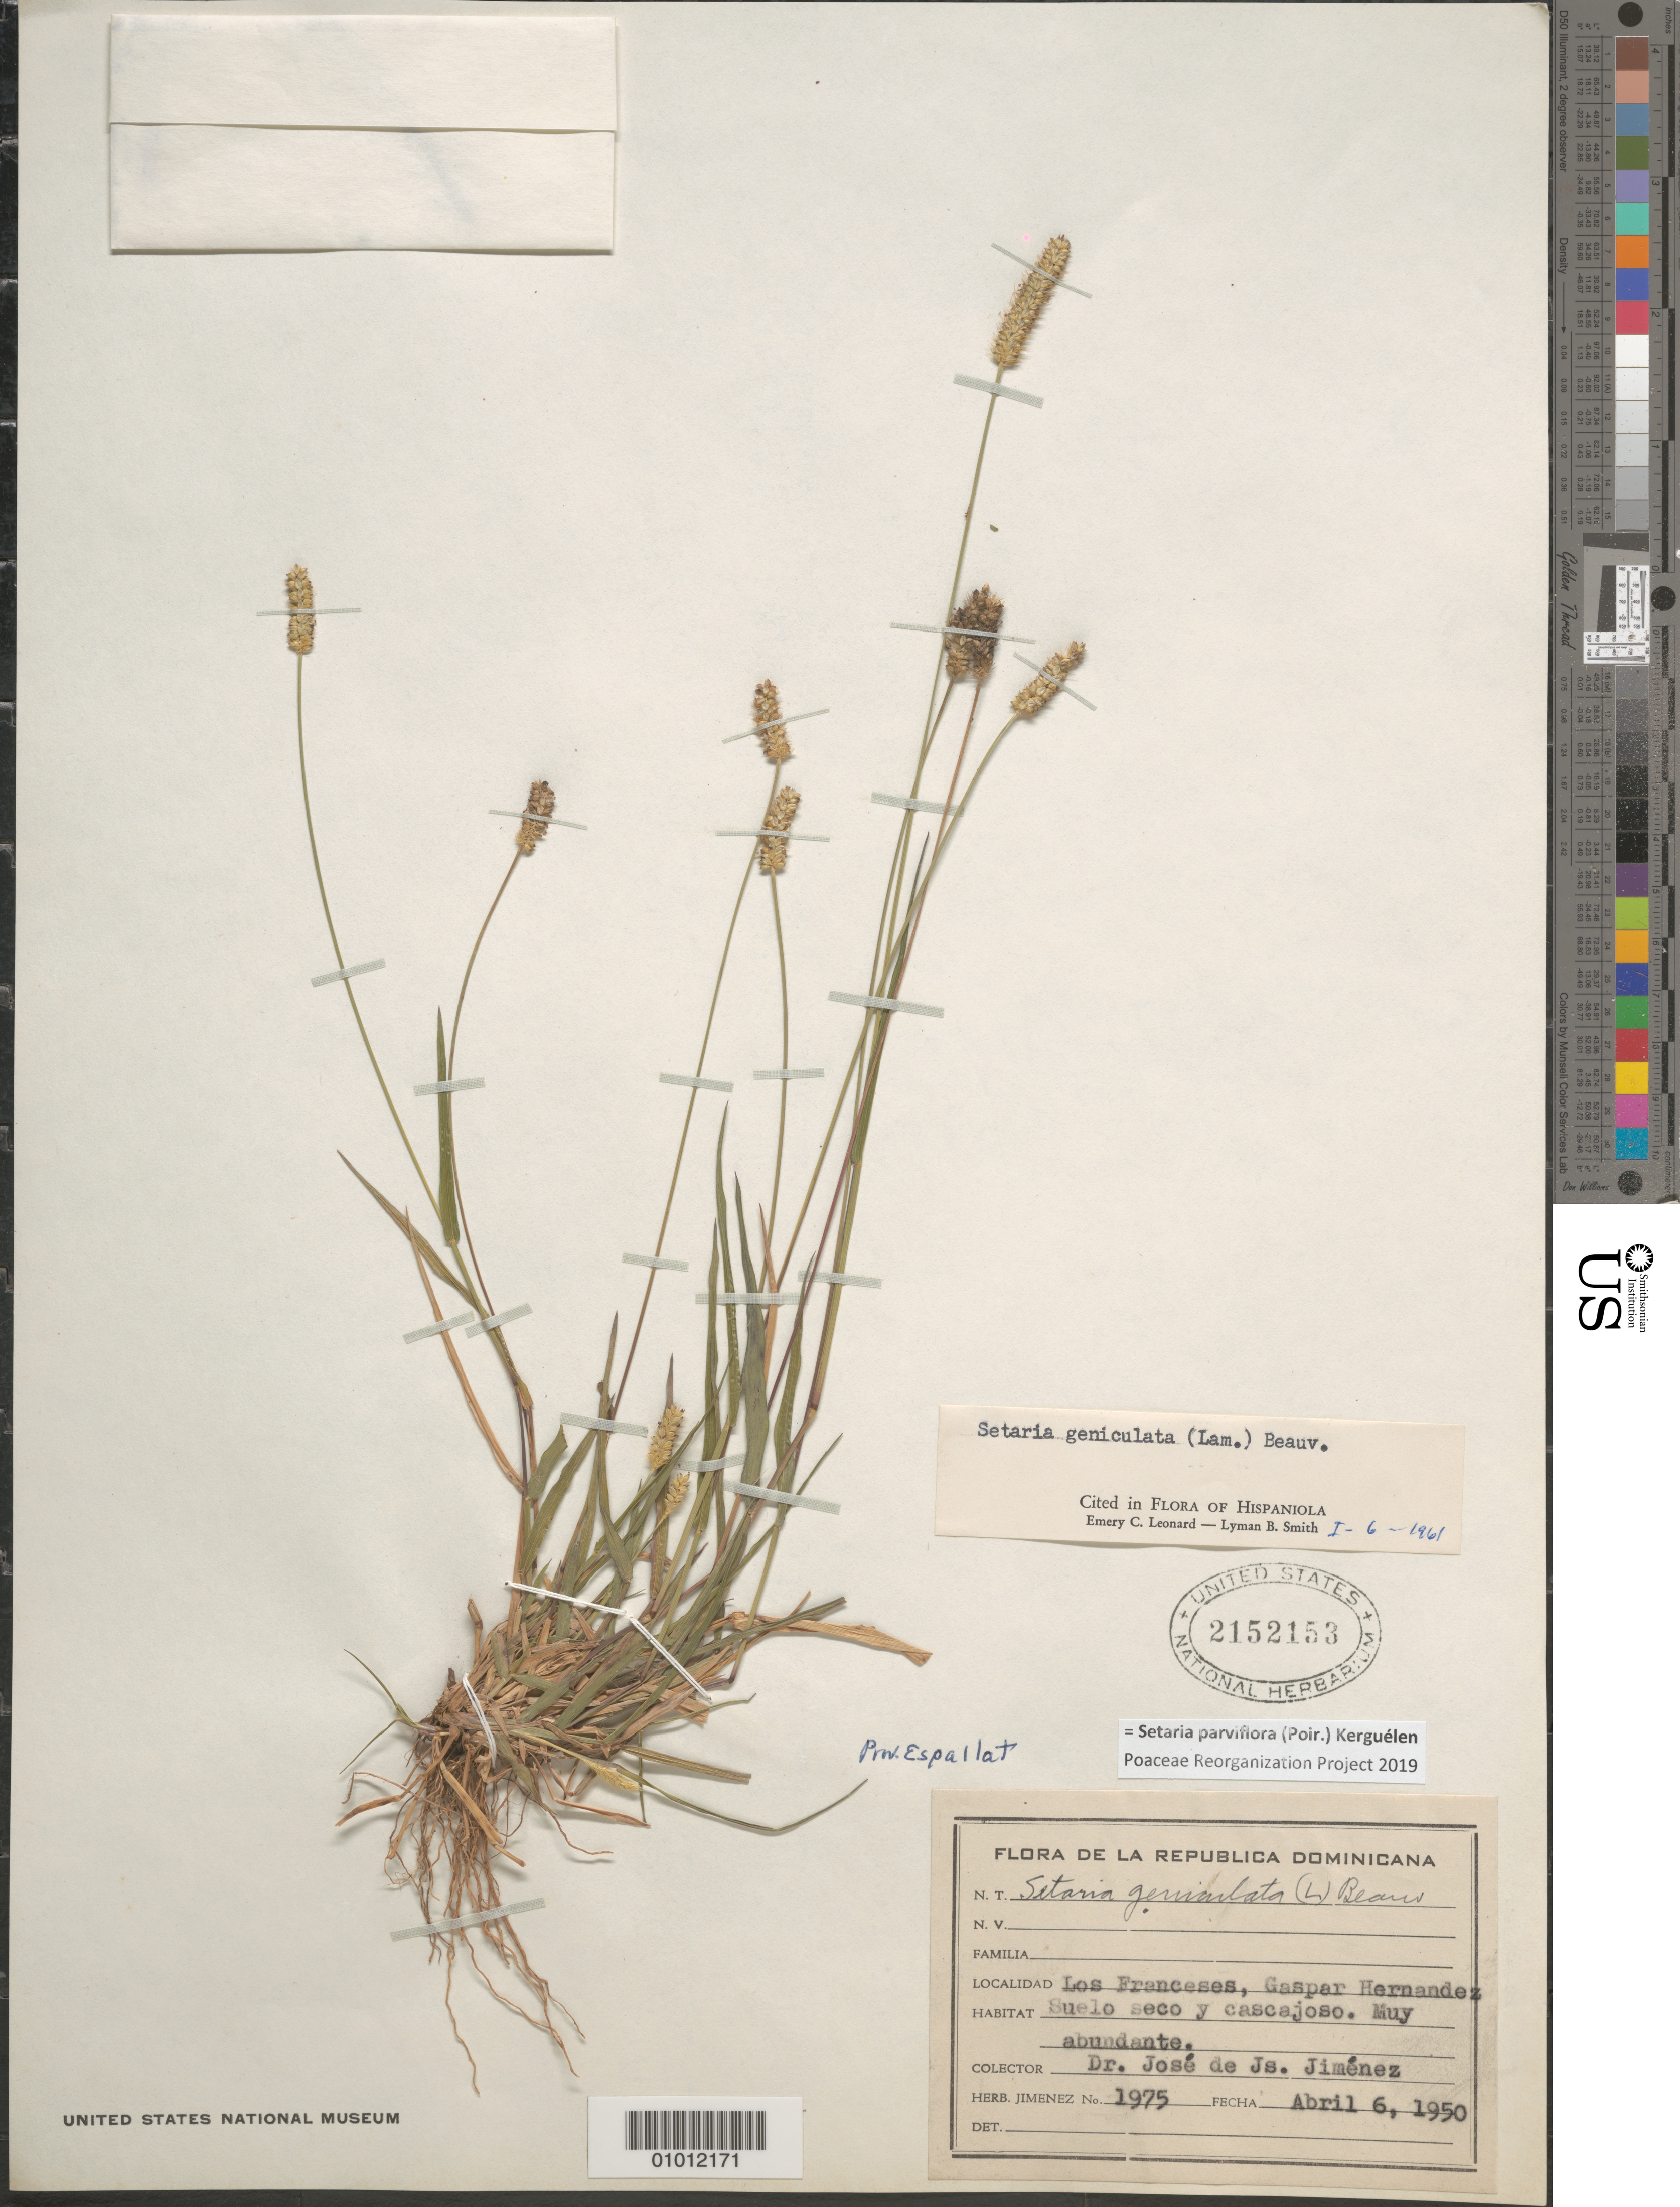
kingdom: Plantae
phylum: Tracheophyta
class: Liliopsida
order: Poales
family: Poaceae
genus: Setaria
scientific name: Setaria parviflora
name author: (Poir.) Kerguélen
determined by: Poaceae Reorganization Project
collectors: J. J. Jiménez Almonte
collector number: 1975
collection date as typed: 06 Apr 1950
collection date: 1950-04-06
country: Dominican Republic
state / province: Pedernales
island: Hispaniola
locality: Los Franceses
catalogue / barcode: US 2152153